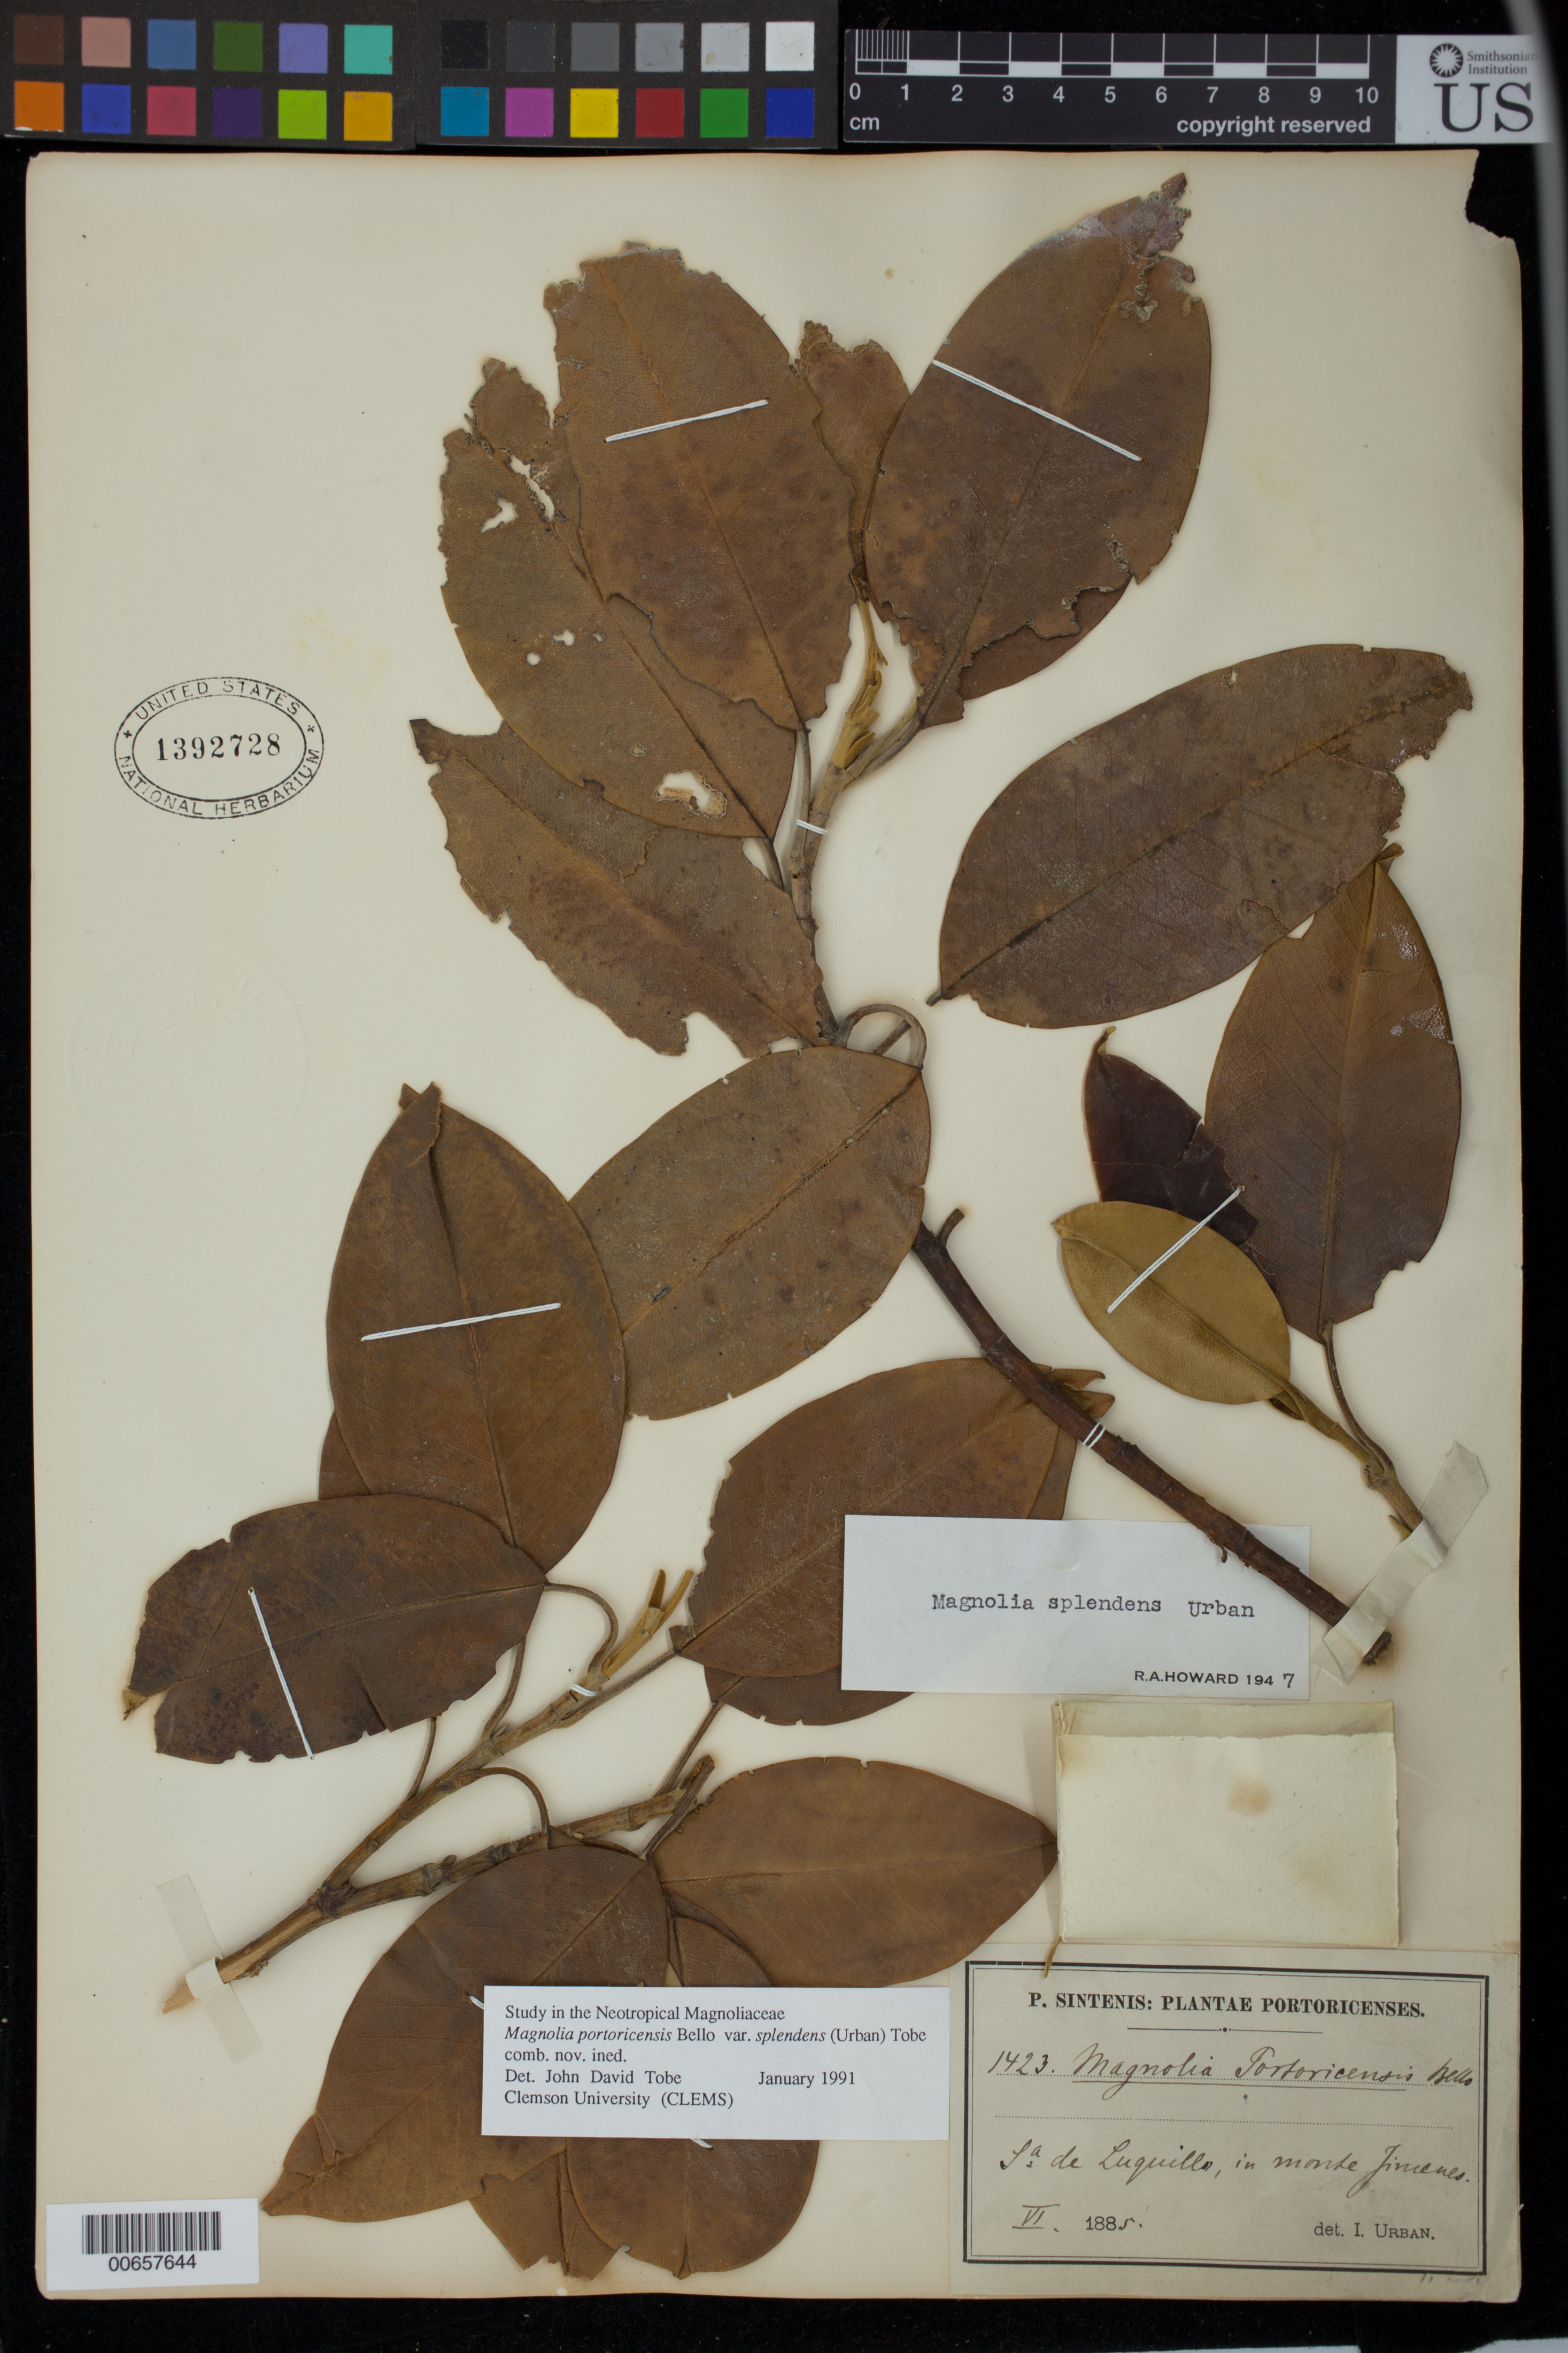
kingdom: Plantae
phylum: Tracheophyta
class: Magnoliopsida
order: Magnoliales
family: Magnoliaceae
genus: Magnolia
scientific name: Magnolia splendens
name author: Urb.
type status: Isosyntype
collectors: P. Sintenis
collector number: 1423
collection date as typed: VI. 1885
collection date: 1885-06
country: Puerto Rico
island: Greater Antilles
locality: Sierra de Luquillo, in monte Jimenes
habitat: In monte Jimenes.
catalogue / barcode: US 1392728